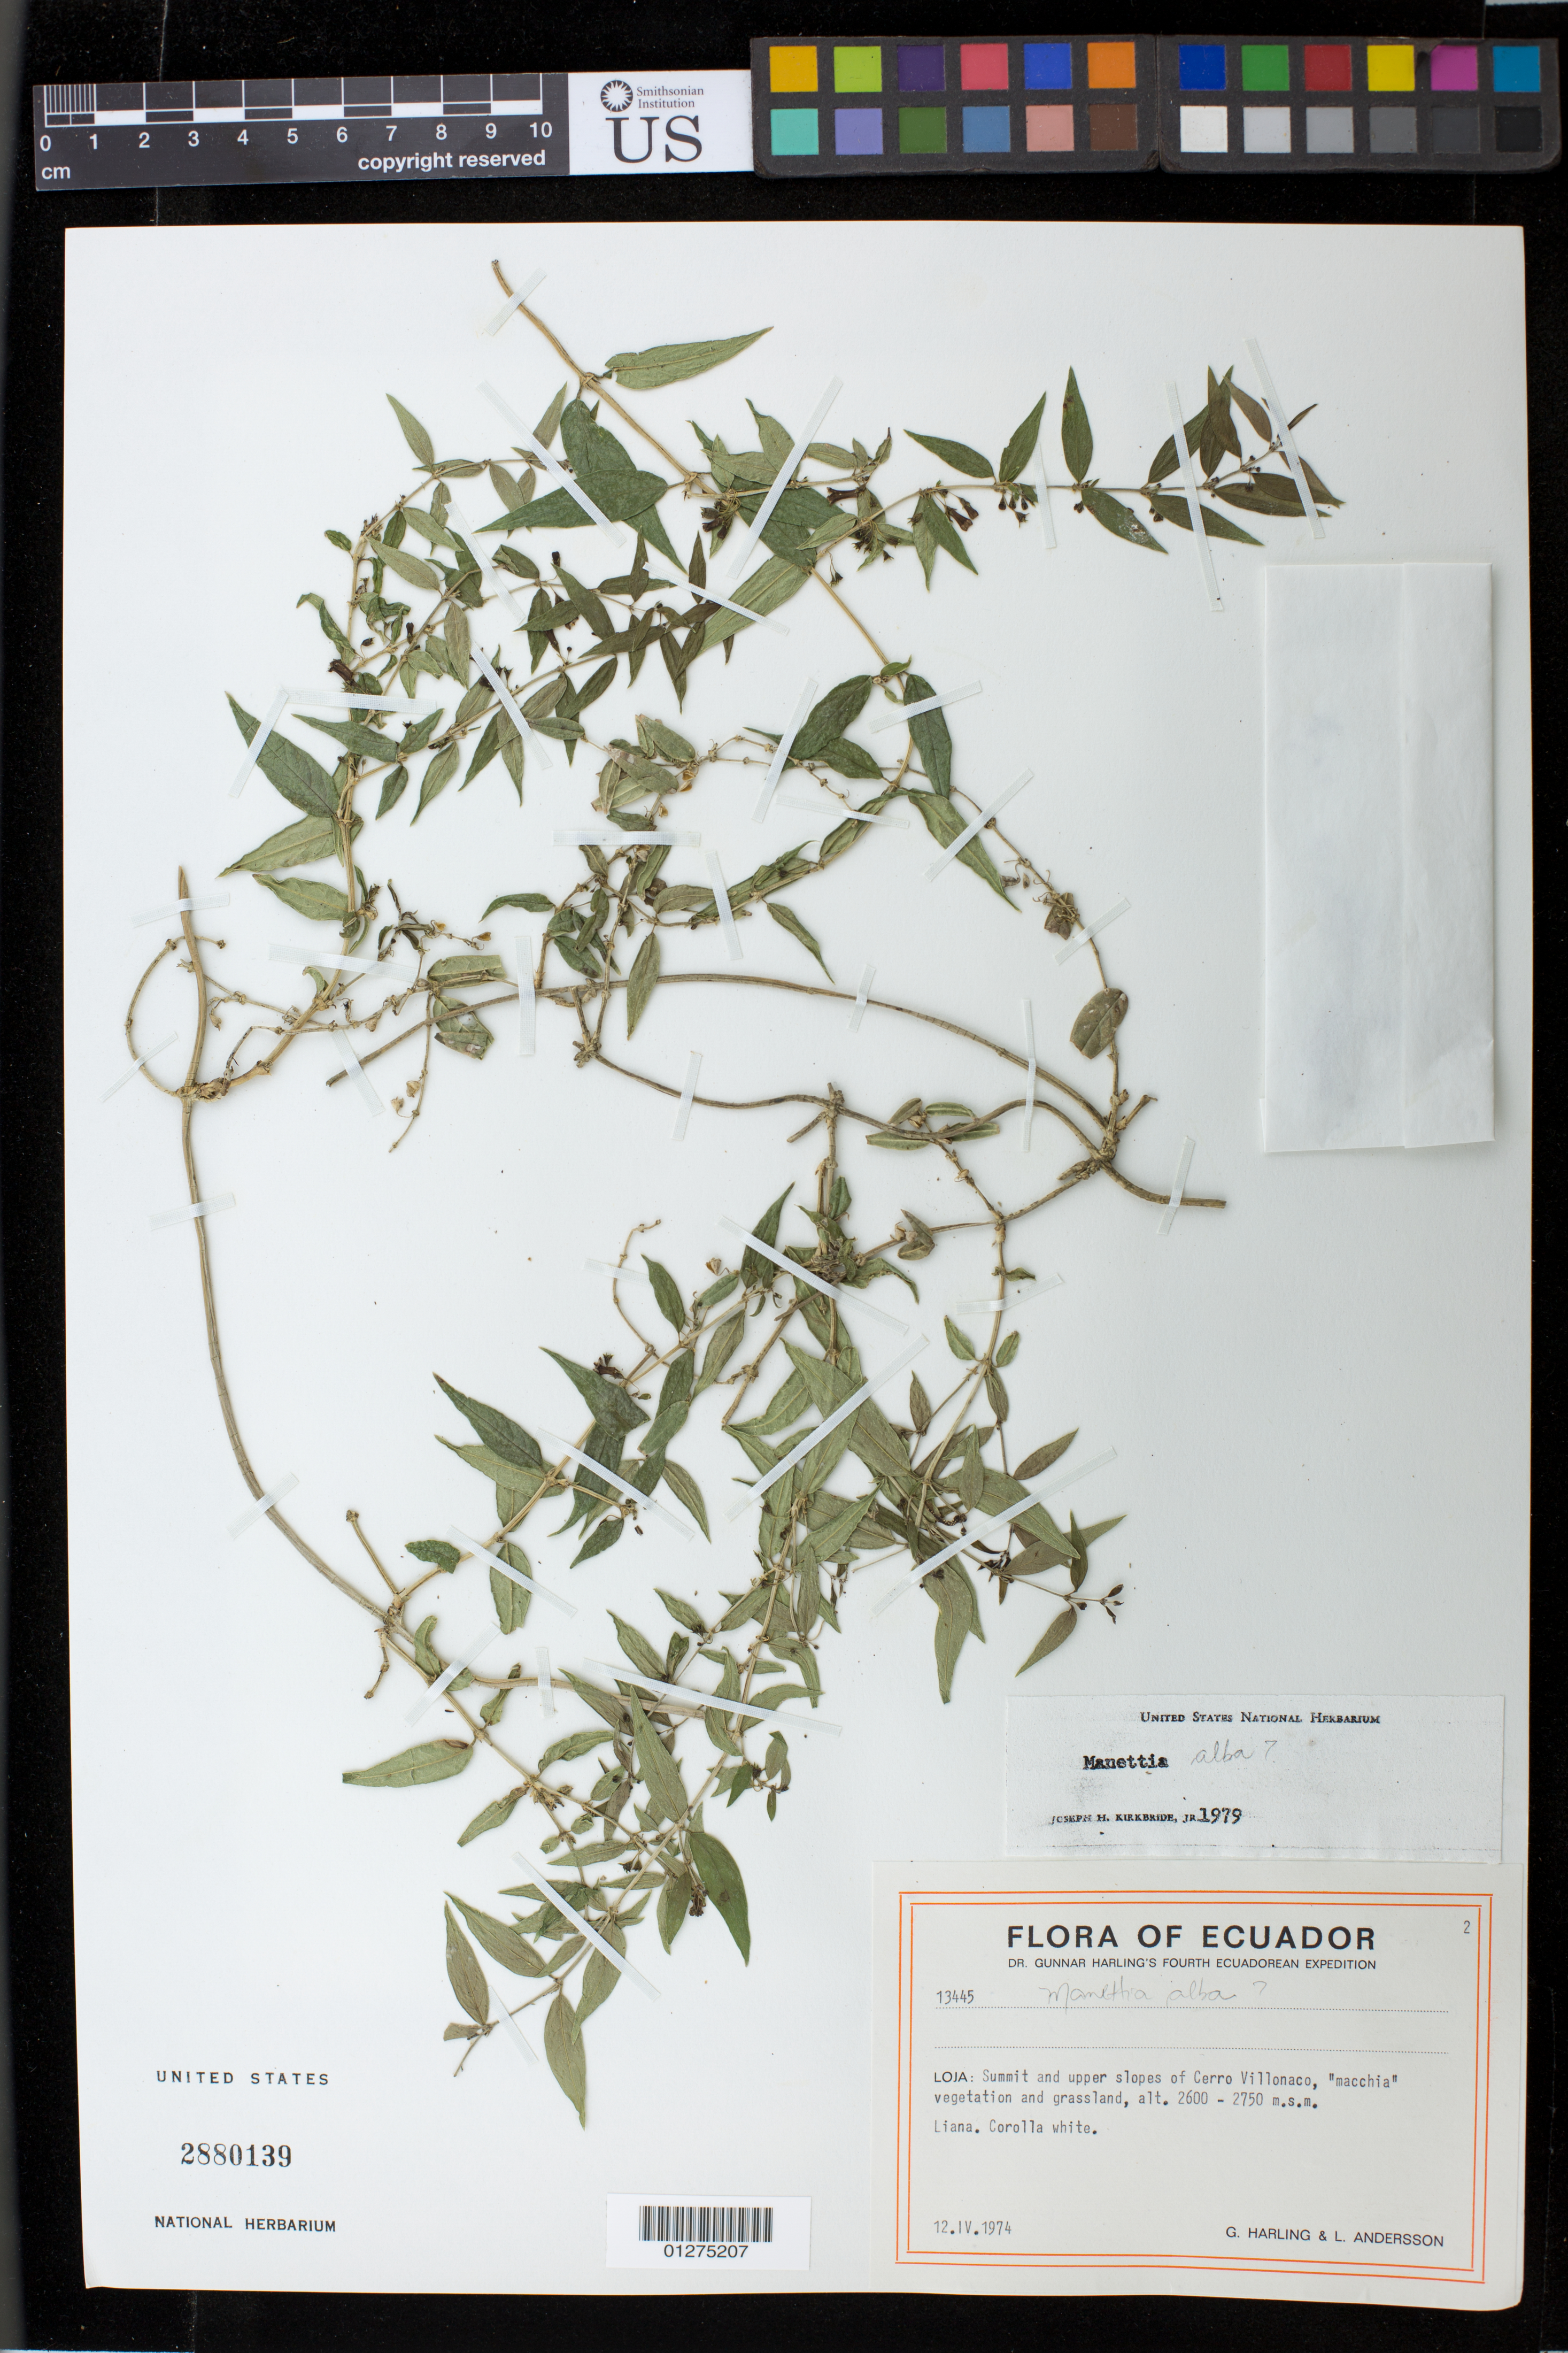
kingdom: Plantae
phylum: Tracheophyta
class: Magnoliopsida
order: Gentianales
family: Rubiaceae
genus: Manettia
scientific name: Manettia alba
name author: (Aubl.) Wernham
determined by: Kirkbride, J. H., Jr.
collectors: G. Harling & L. Andersson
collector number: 13445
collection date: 1974-04-12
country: Ecuador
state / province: Loja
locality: Summit and upper slopes of Cerro Villonaco.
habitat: "macchia" vegetation and grassland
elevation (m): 2600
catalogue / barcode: US 2880139